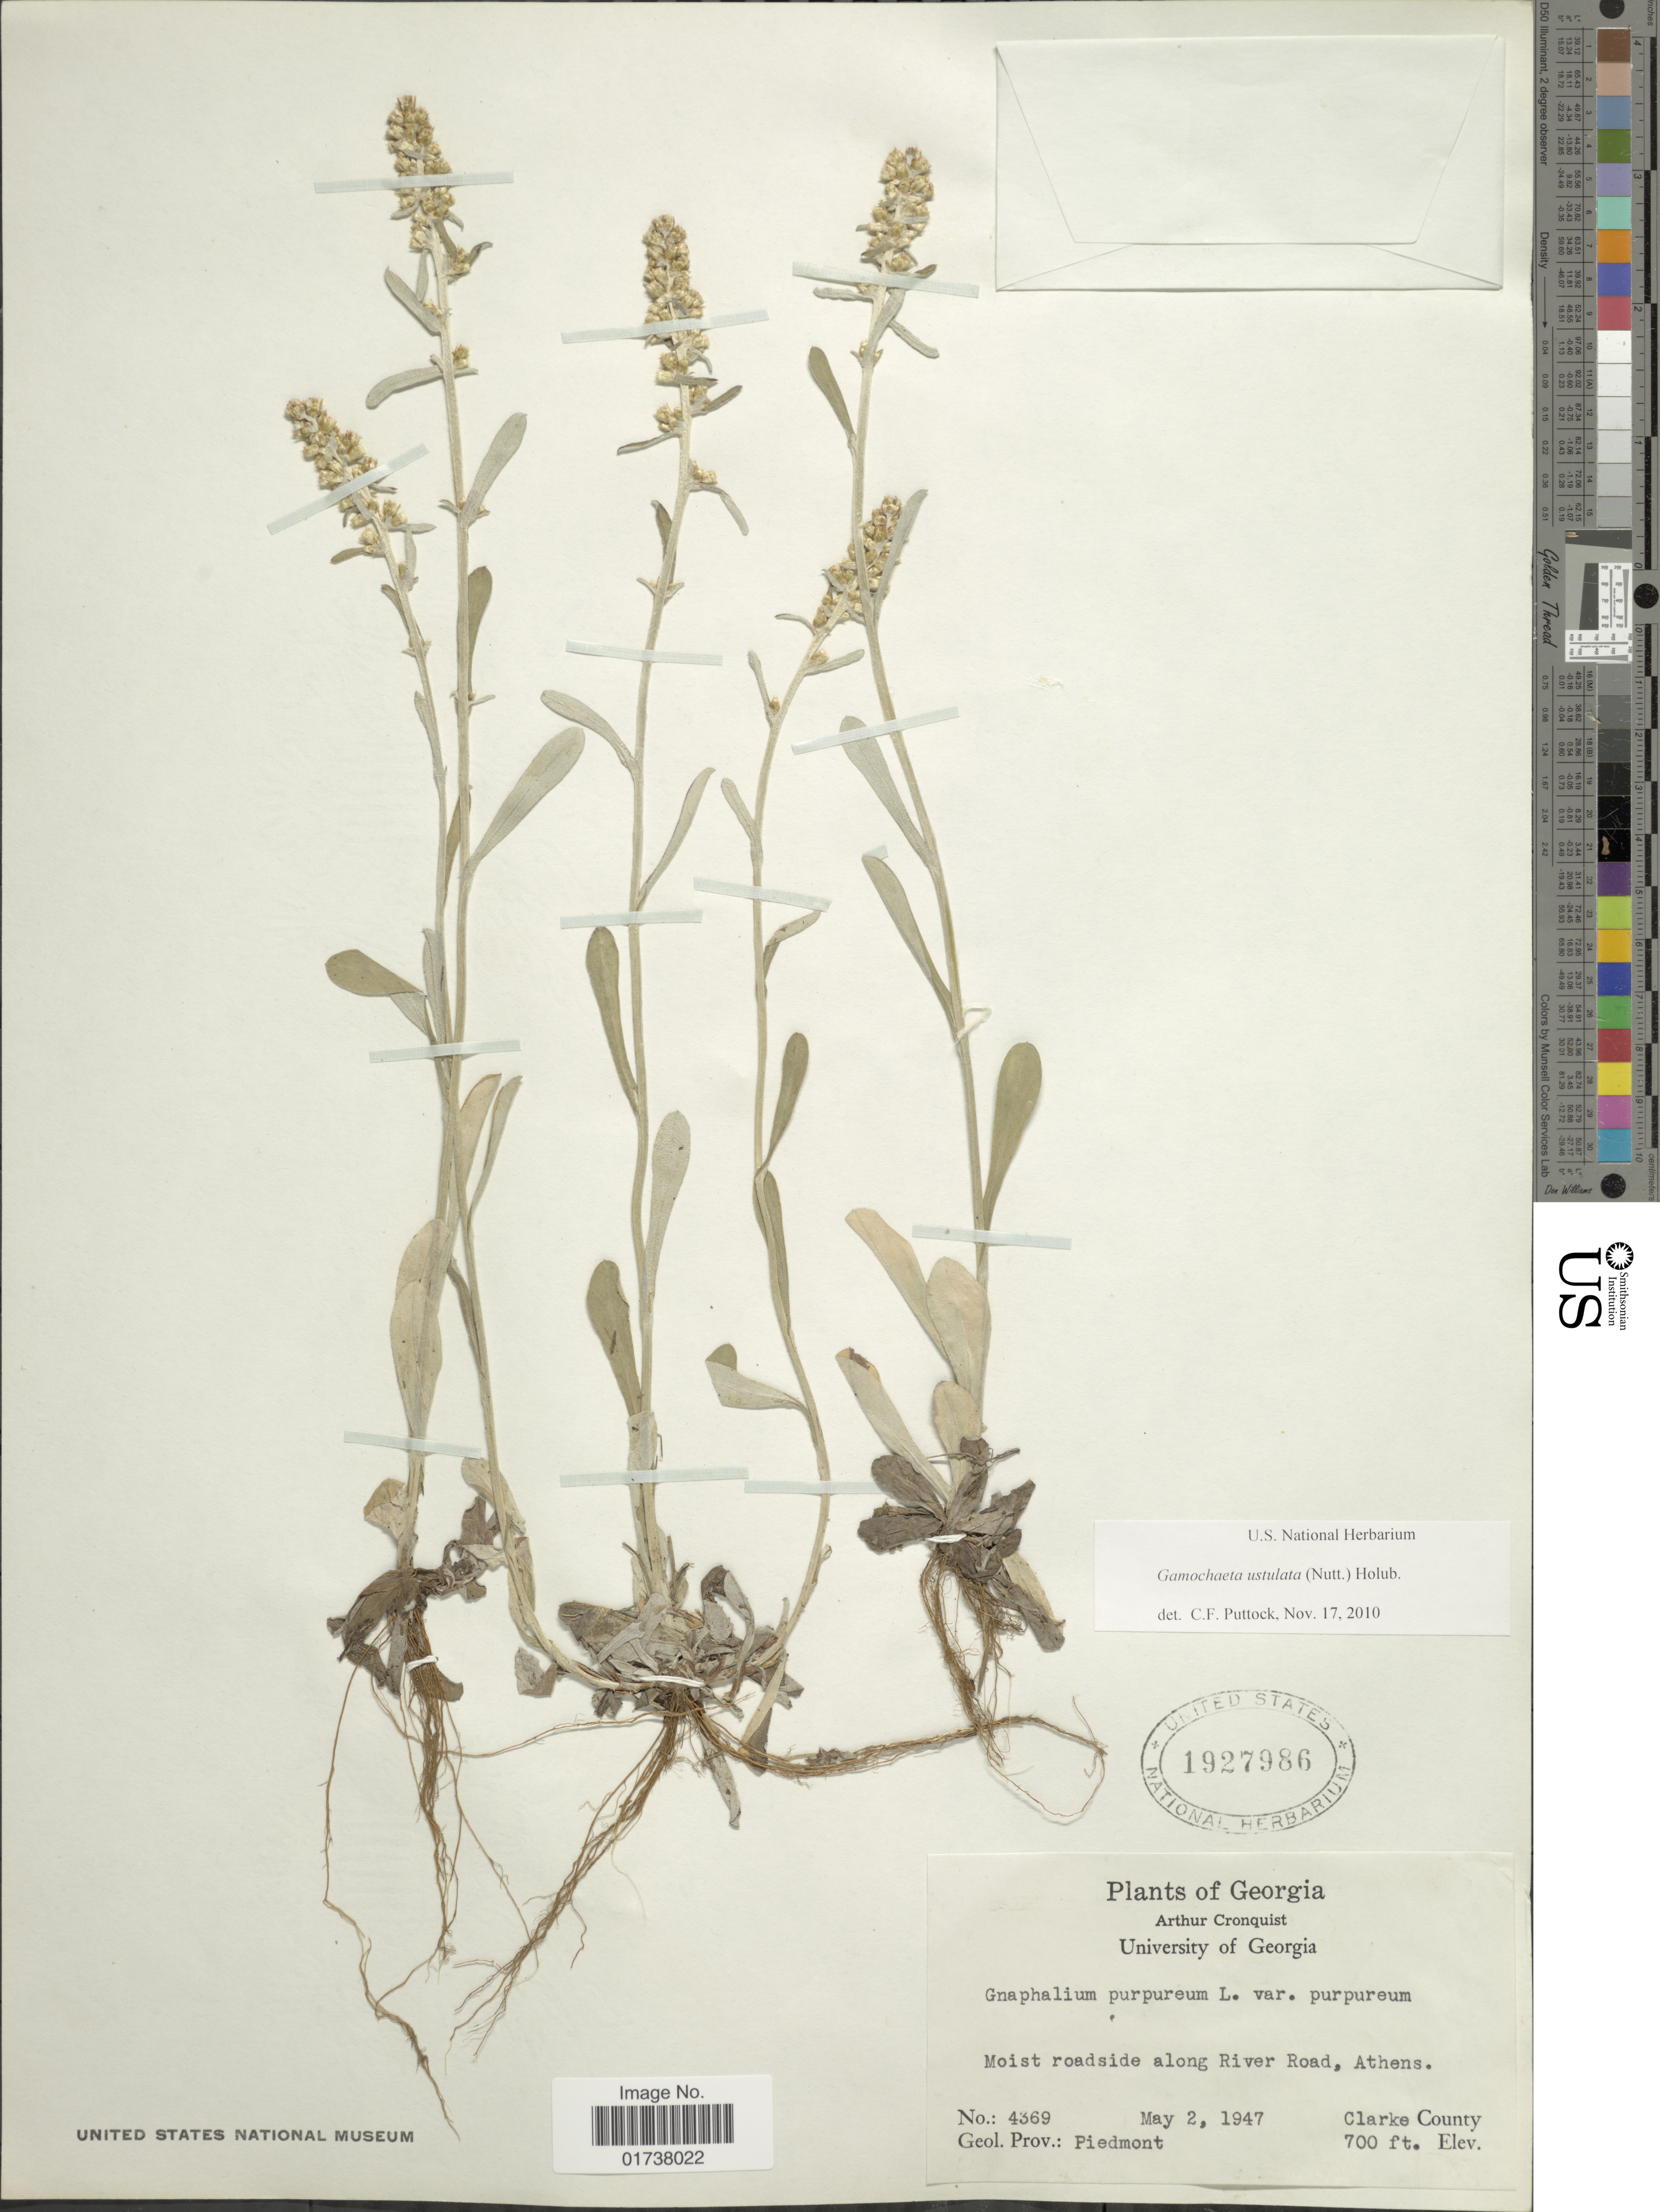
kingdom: Plantae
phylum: Tracheophyta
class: Magnoliopsida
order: Asterales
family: Asteraceae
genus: Gamochaeta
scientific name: Gamochaeta ustulata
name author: (Nutt.) Holub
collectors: A. J. Cronquist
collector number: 4369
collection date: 1947-05-02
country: United States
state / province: Georgia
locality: Moist roadside along River Road, Athens, Clarke County, Geol. Prov.: Piedmont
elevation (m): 213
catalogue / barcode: US 1927986